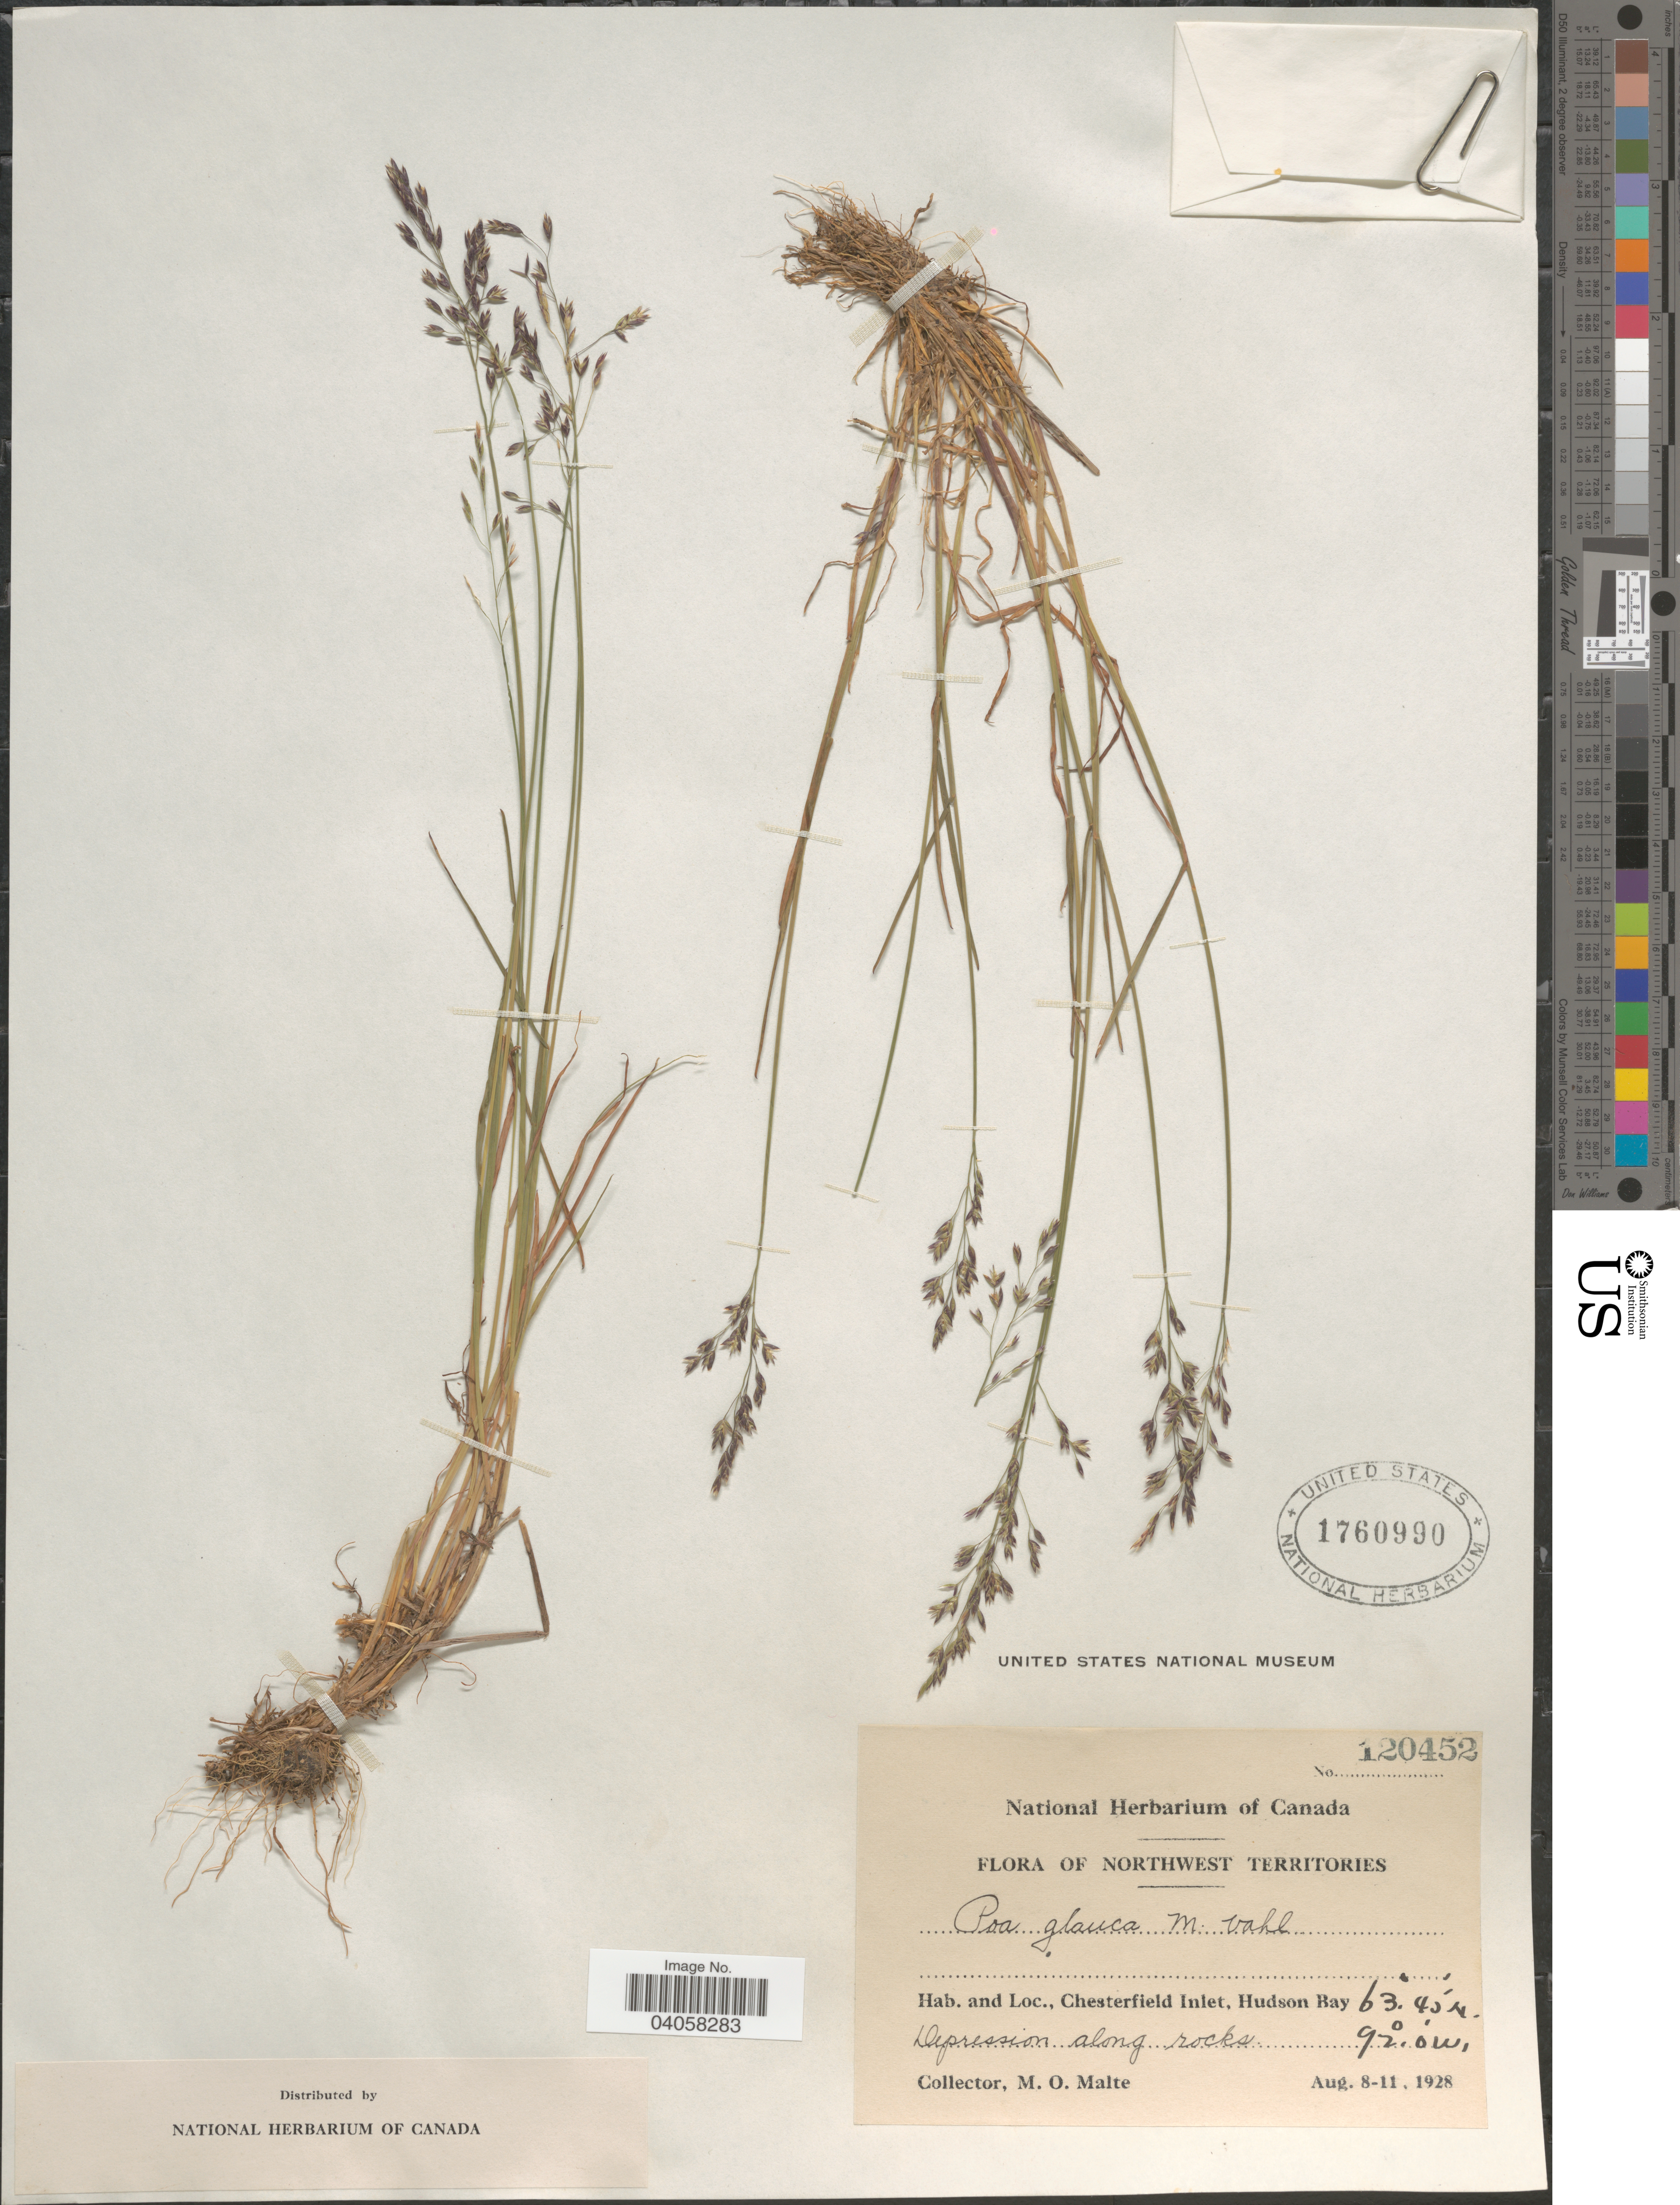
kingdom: Plantae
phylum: Tracheophyta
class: Liliopsida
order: Poales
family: Poaceae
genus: Poa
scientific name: Poa glauca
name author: Vahl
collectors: M. O. Malte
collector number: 120452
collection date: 1928-08-08/1928-08-11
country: Canada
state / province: Northwest Territories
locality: Chesterfield Inlet, Hudson Bay. Depression along rocks.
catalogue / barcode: US 1760990